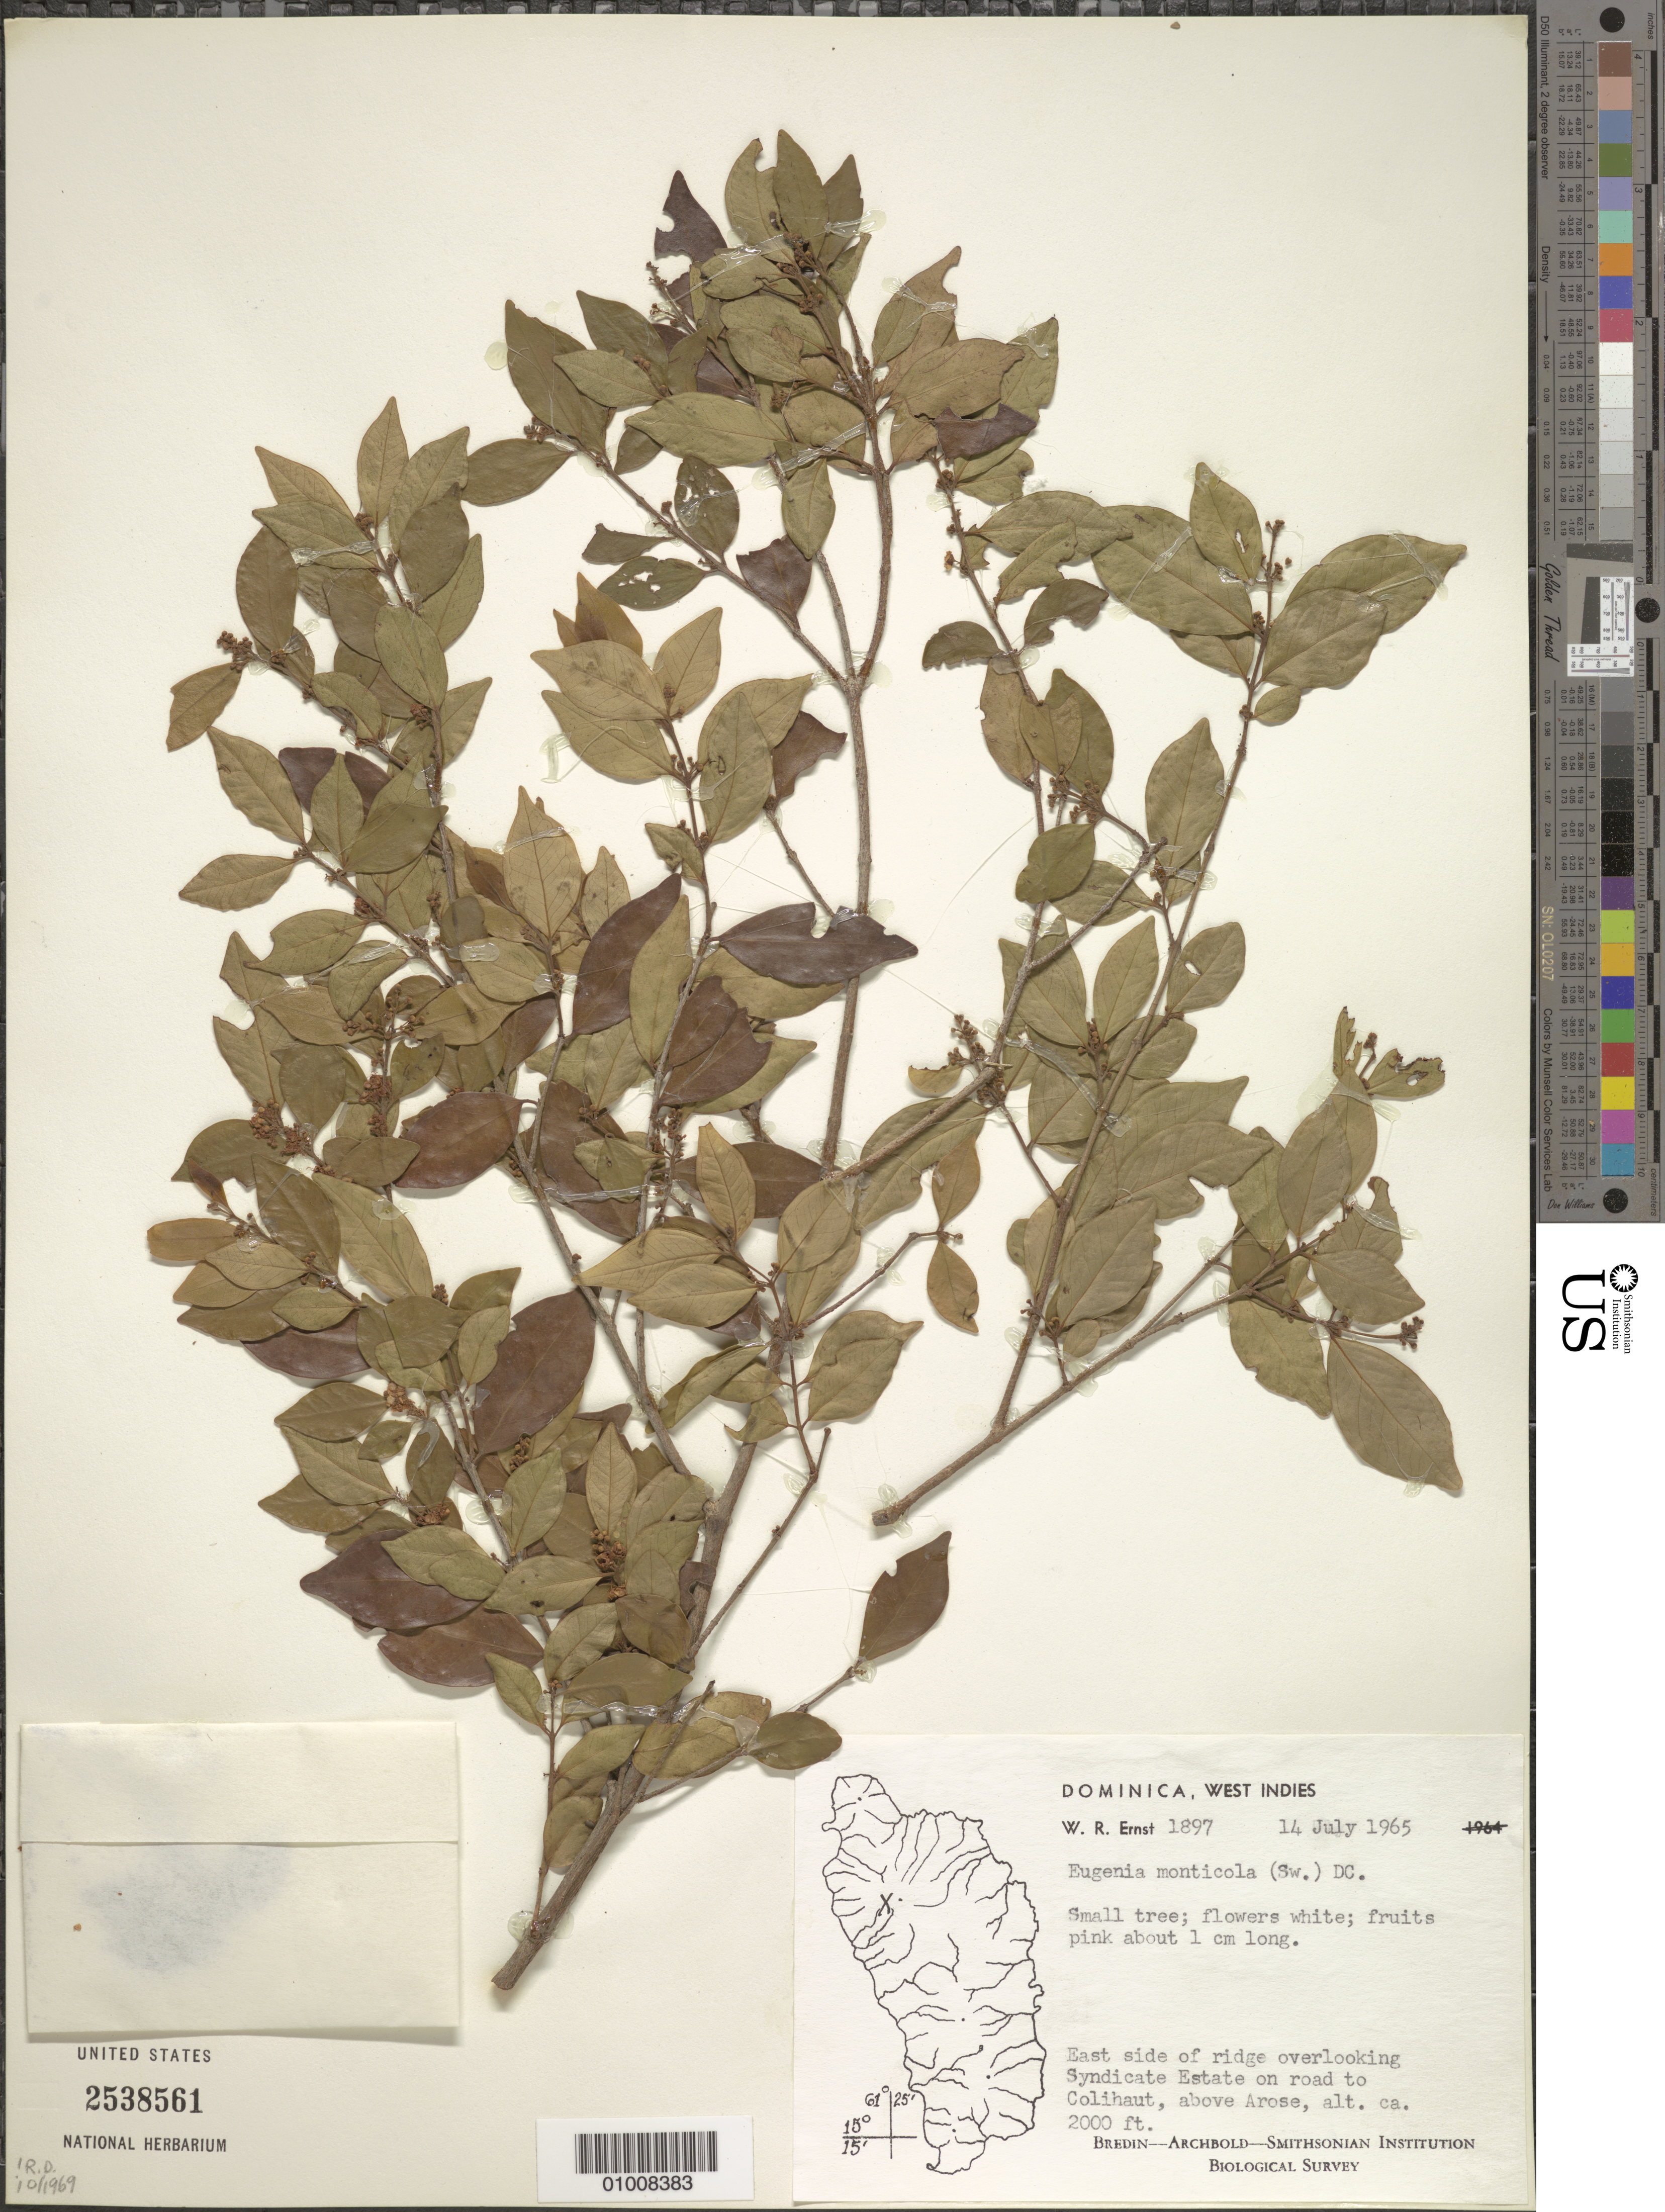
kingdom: Plantae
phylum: Tracheophyta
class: Magnoliopsida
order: Myrtales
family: Myrtaceae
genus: Eugenia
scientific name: Eugenia monticola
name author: (Sw.) DC.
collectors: W. R. Ernst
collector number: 1897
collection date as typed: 14 Jul 1965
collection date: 1965-07-14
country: Dominica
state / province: St. Peter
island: Dominica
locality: East side of ridge overlooking Syndicate Estate on road to Colihaut, above Arose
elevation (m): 610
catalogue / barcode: US 2538561